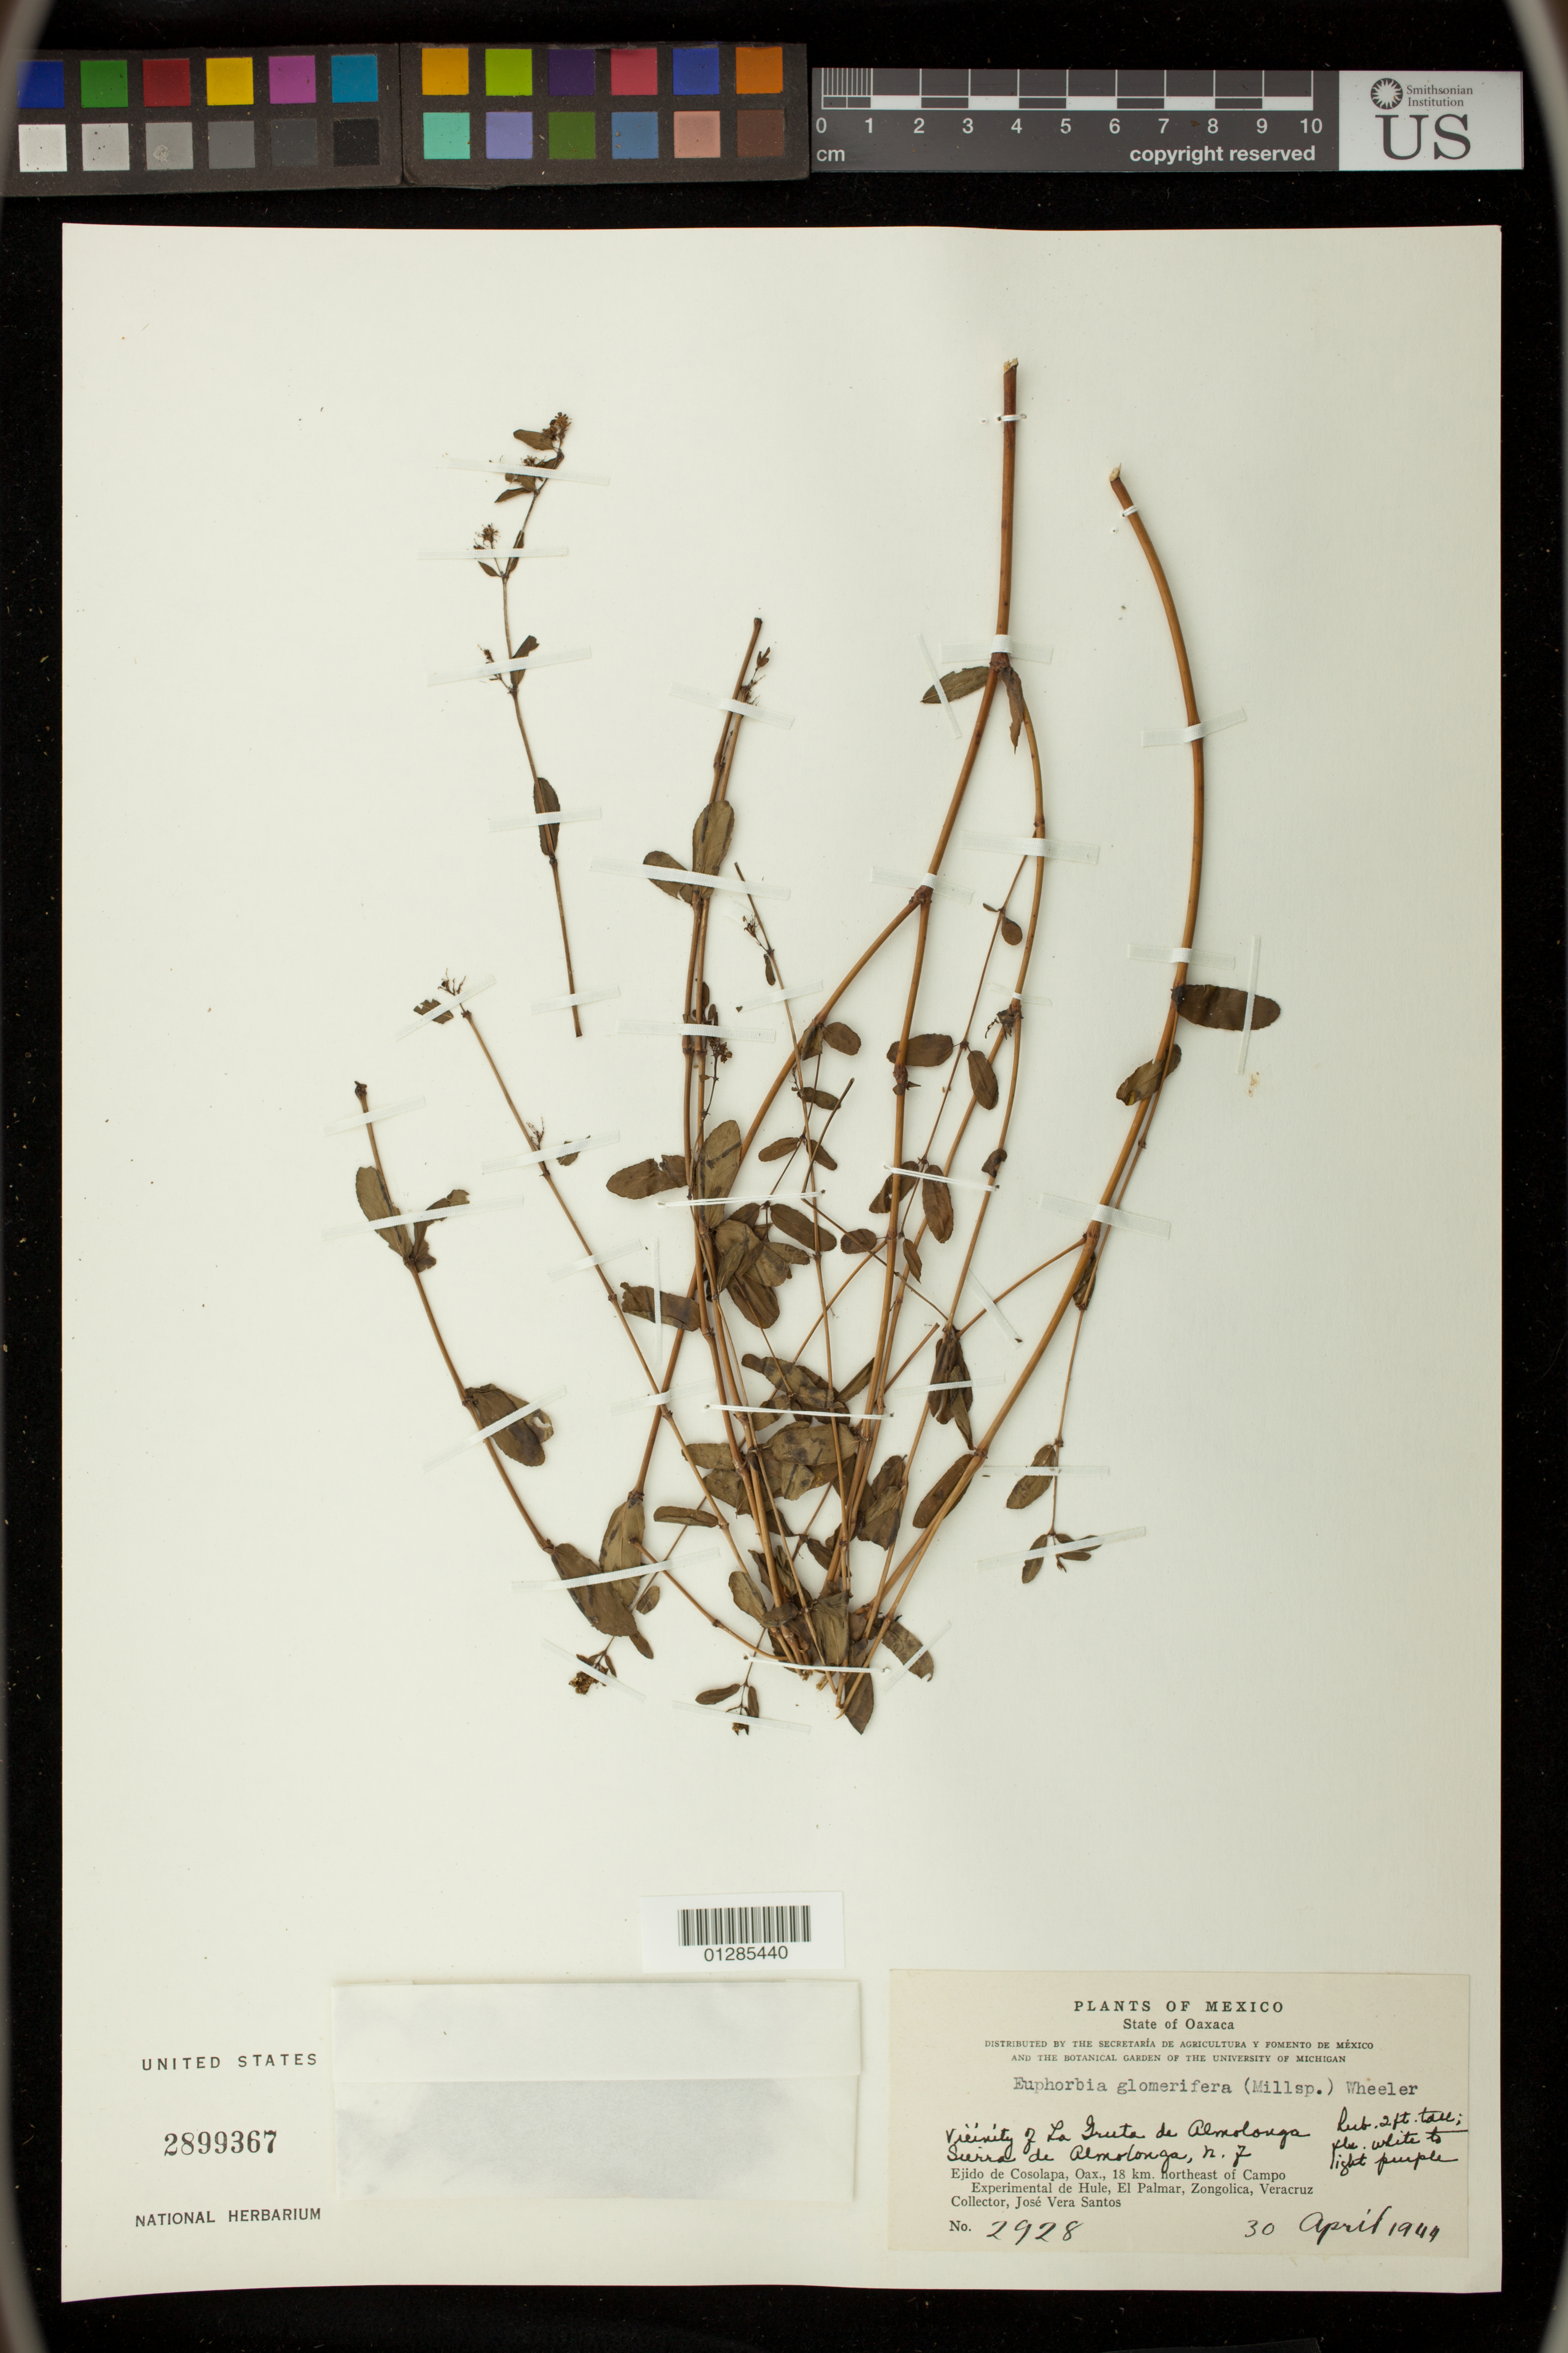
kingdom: Plantae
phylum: Tracheophyta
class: Magnoliopsida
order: Malpighiales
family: Euphorbiaceae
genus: Euphorbia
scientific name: Euphorbia hypericifolia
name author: L.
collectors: J. Santos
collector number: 2928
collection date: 1949-04-30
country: Mexico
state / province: Oaxaca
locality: Vicinity of La Sruta de Almolonga, Sierra de Almolonga, N. F. Ejido de Cosolapa, Oax., 18 km, northeast of Campo Experimental de Hule, El Palmar, Zongolica, Veracruz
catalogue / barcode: US 2899367